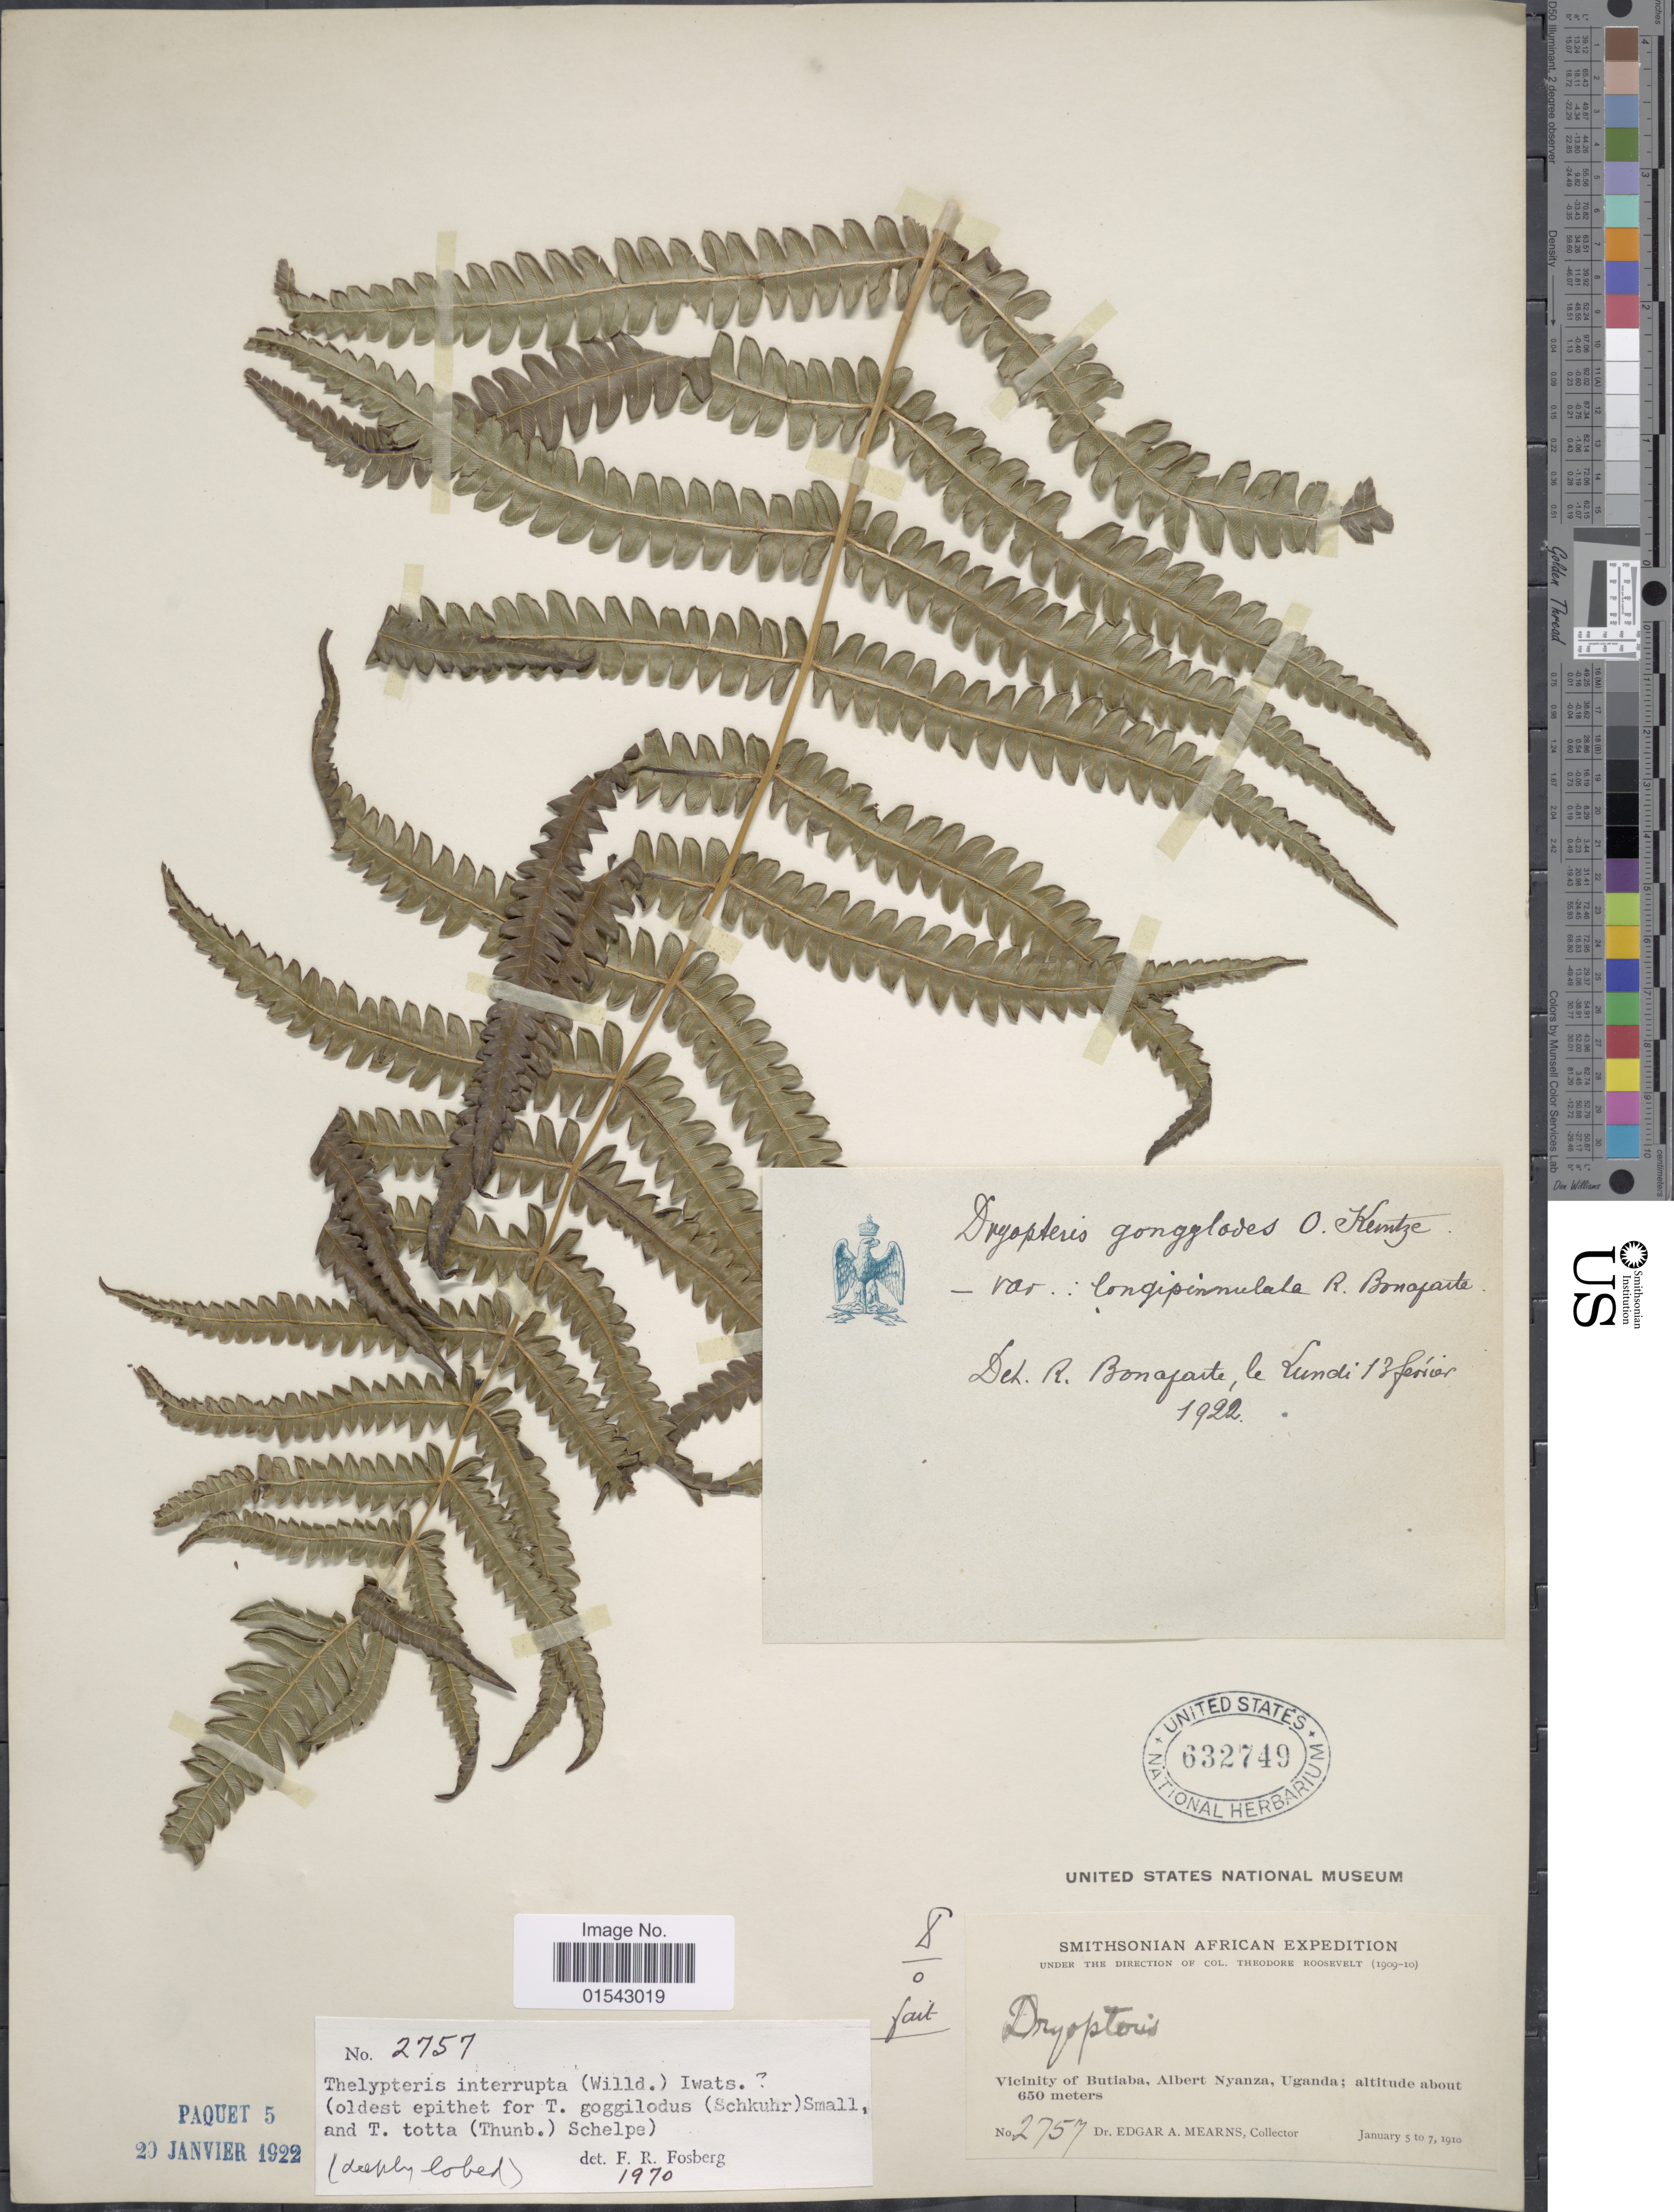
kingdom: Plantae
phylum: Tracheophyta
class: Polypodiopsida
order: Polypodiales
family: Thelypteridaceae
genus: Cyclosorus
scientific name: Cyclosorus interruptus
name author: (Willd.) H. Itô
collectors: E. A. Mearns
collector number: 2757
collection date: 1910-01-05/1910-01-07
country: Uganda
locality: Vicinity of Butiaba, Albert Nyanza, Uganda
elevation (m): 650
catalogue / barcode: US 632749